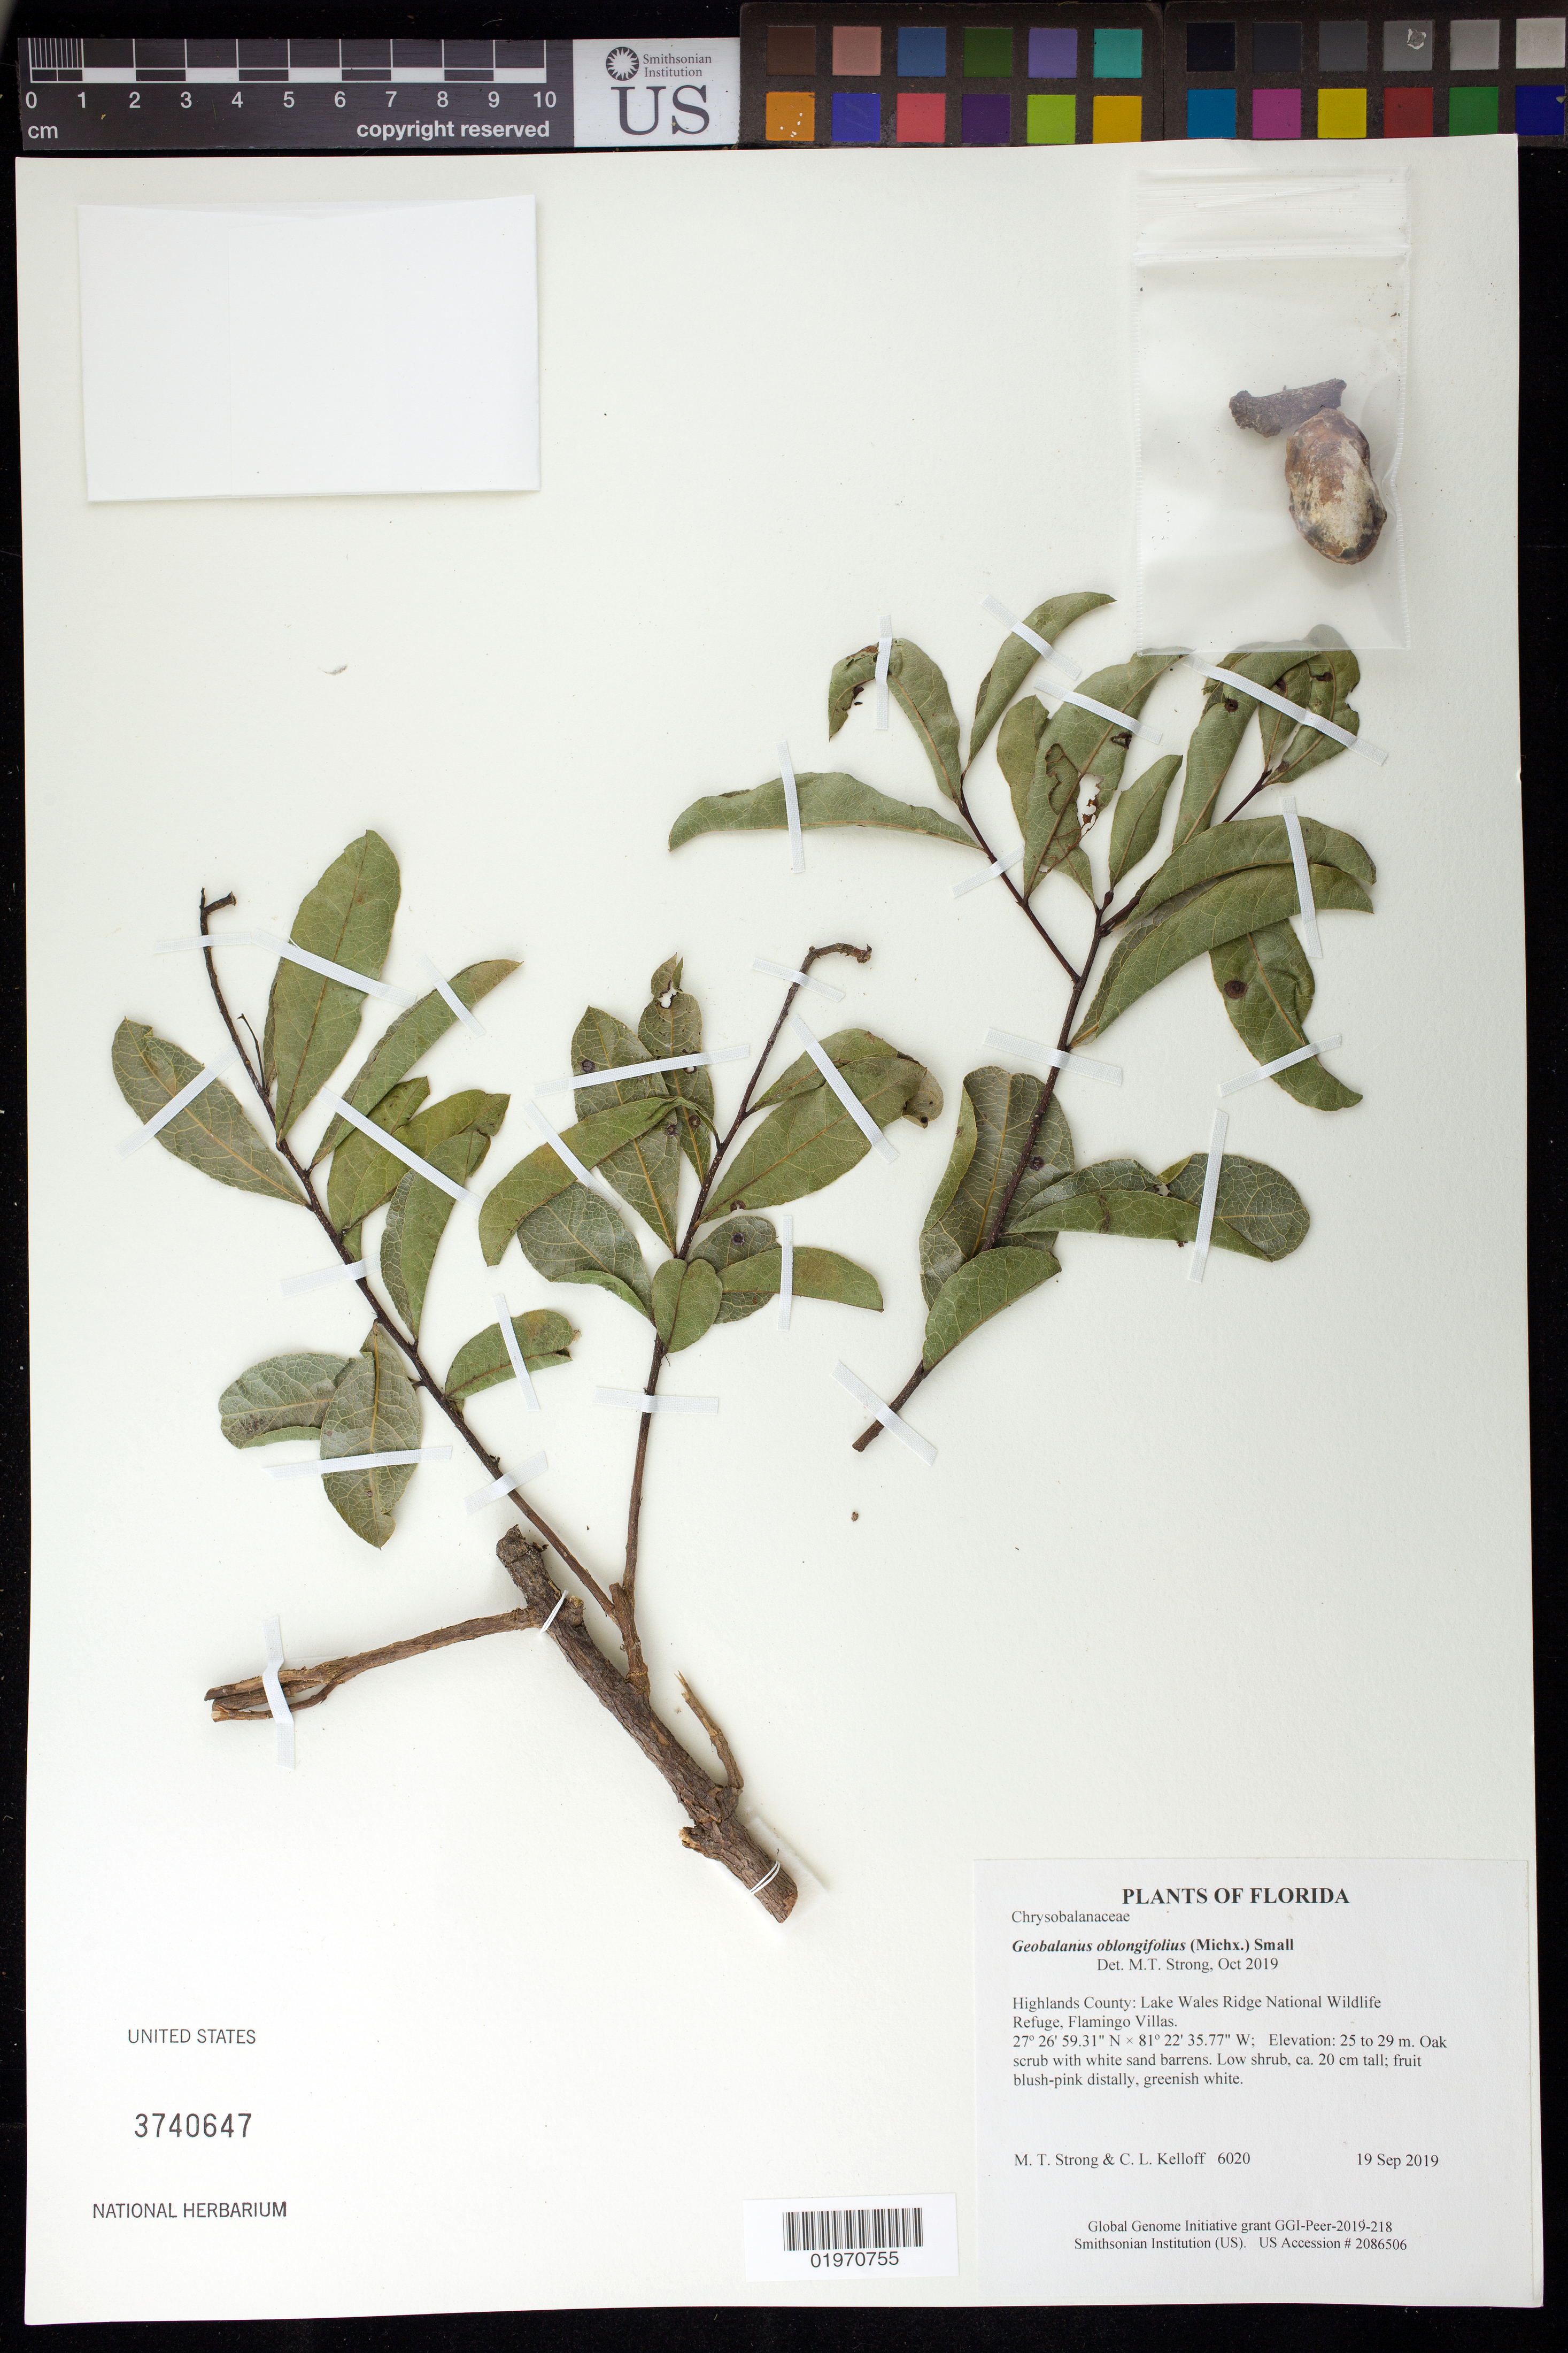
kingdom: Plantae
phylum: Tracheophyta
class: Magnoliopsida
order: Malpighiales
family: Chrysobalanaceae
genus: Geobalanus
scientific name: Geobalanus oblongifolius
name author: (Michx.) Small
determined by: Strong, Mark T., (BOT), Smithsonian Institution - National Museum of Natural History (UNITED STATES)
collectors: M. T. Strong & C. L. Kelloff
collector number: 6020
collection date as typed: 19 Sep 2019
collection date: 2019-09-19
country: United States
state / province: Florida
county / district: Highlands County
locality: Lake Wales Ridge National Wildlife Refuge, Flamingo Villas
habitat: Oak scrub with white sand barrens.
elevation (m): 25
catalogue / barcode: US 3740647